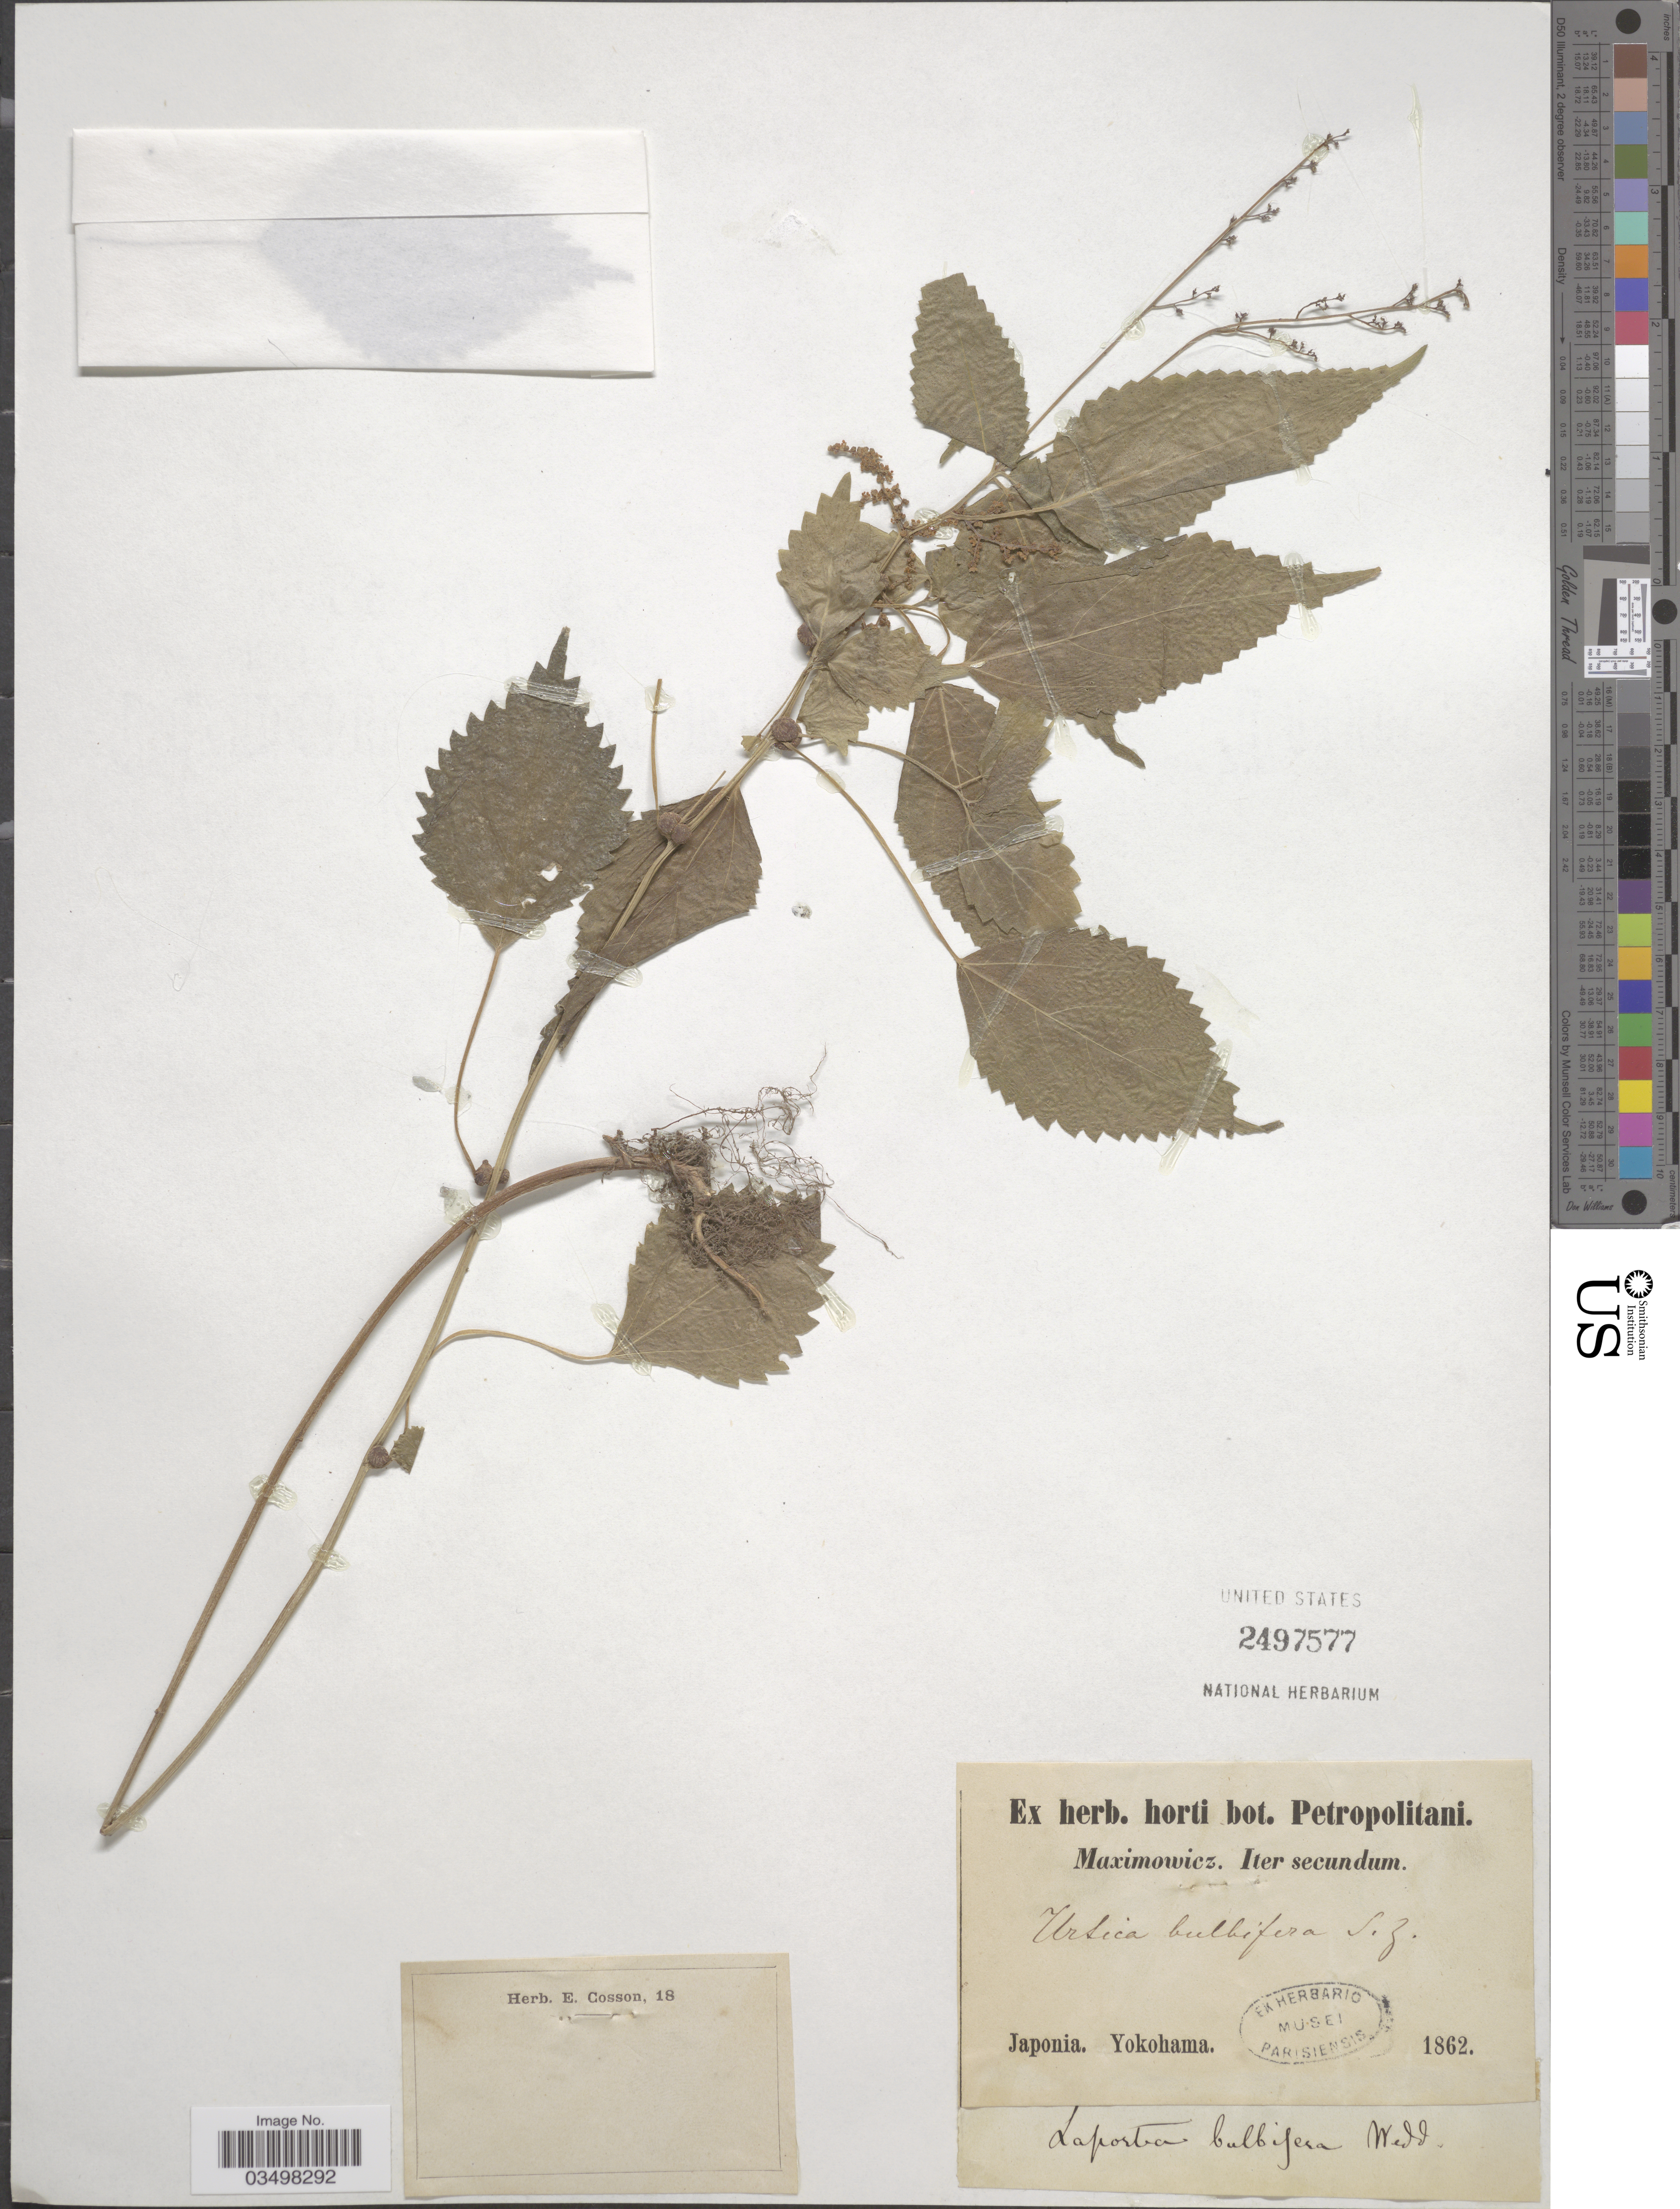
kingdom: Plantae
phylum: Tracheophyta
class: Magnoliopsida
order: Rosales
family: Urticaceae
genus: Urtica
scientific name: Urtica bulbifera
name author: Siebold & Zucc.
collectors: Maximowicz, --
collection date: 1862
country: Japan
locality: Japonia. Yokohama.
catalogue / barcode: US 2497577